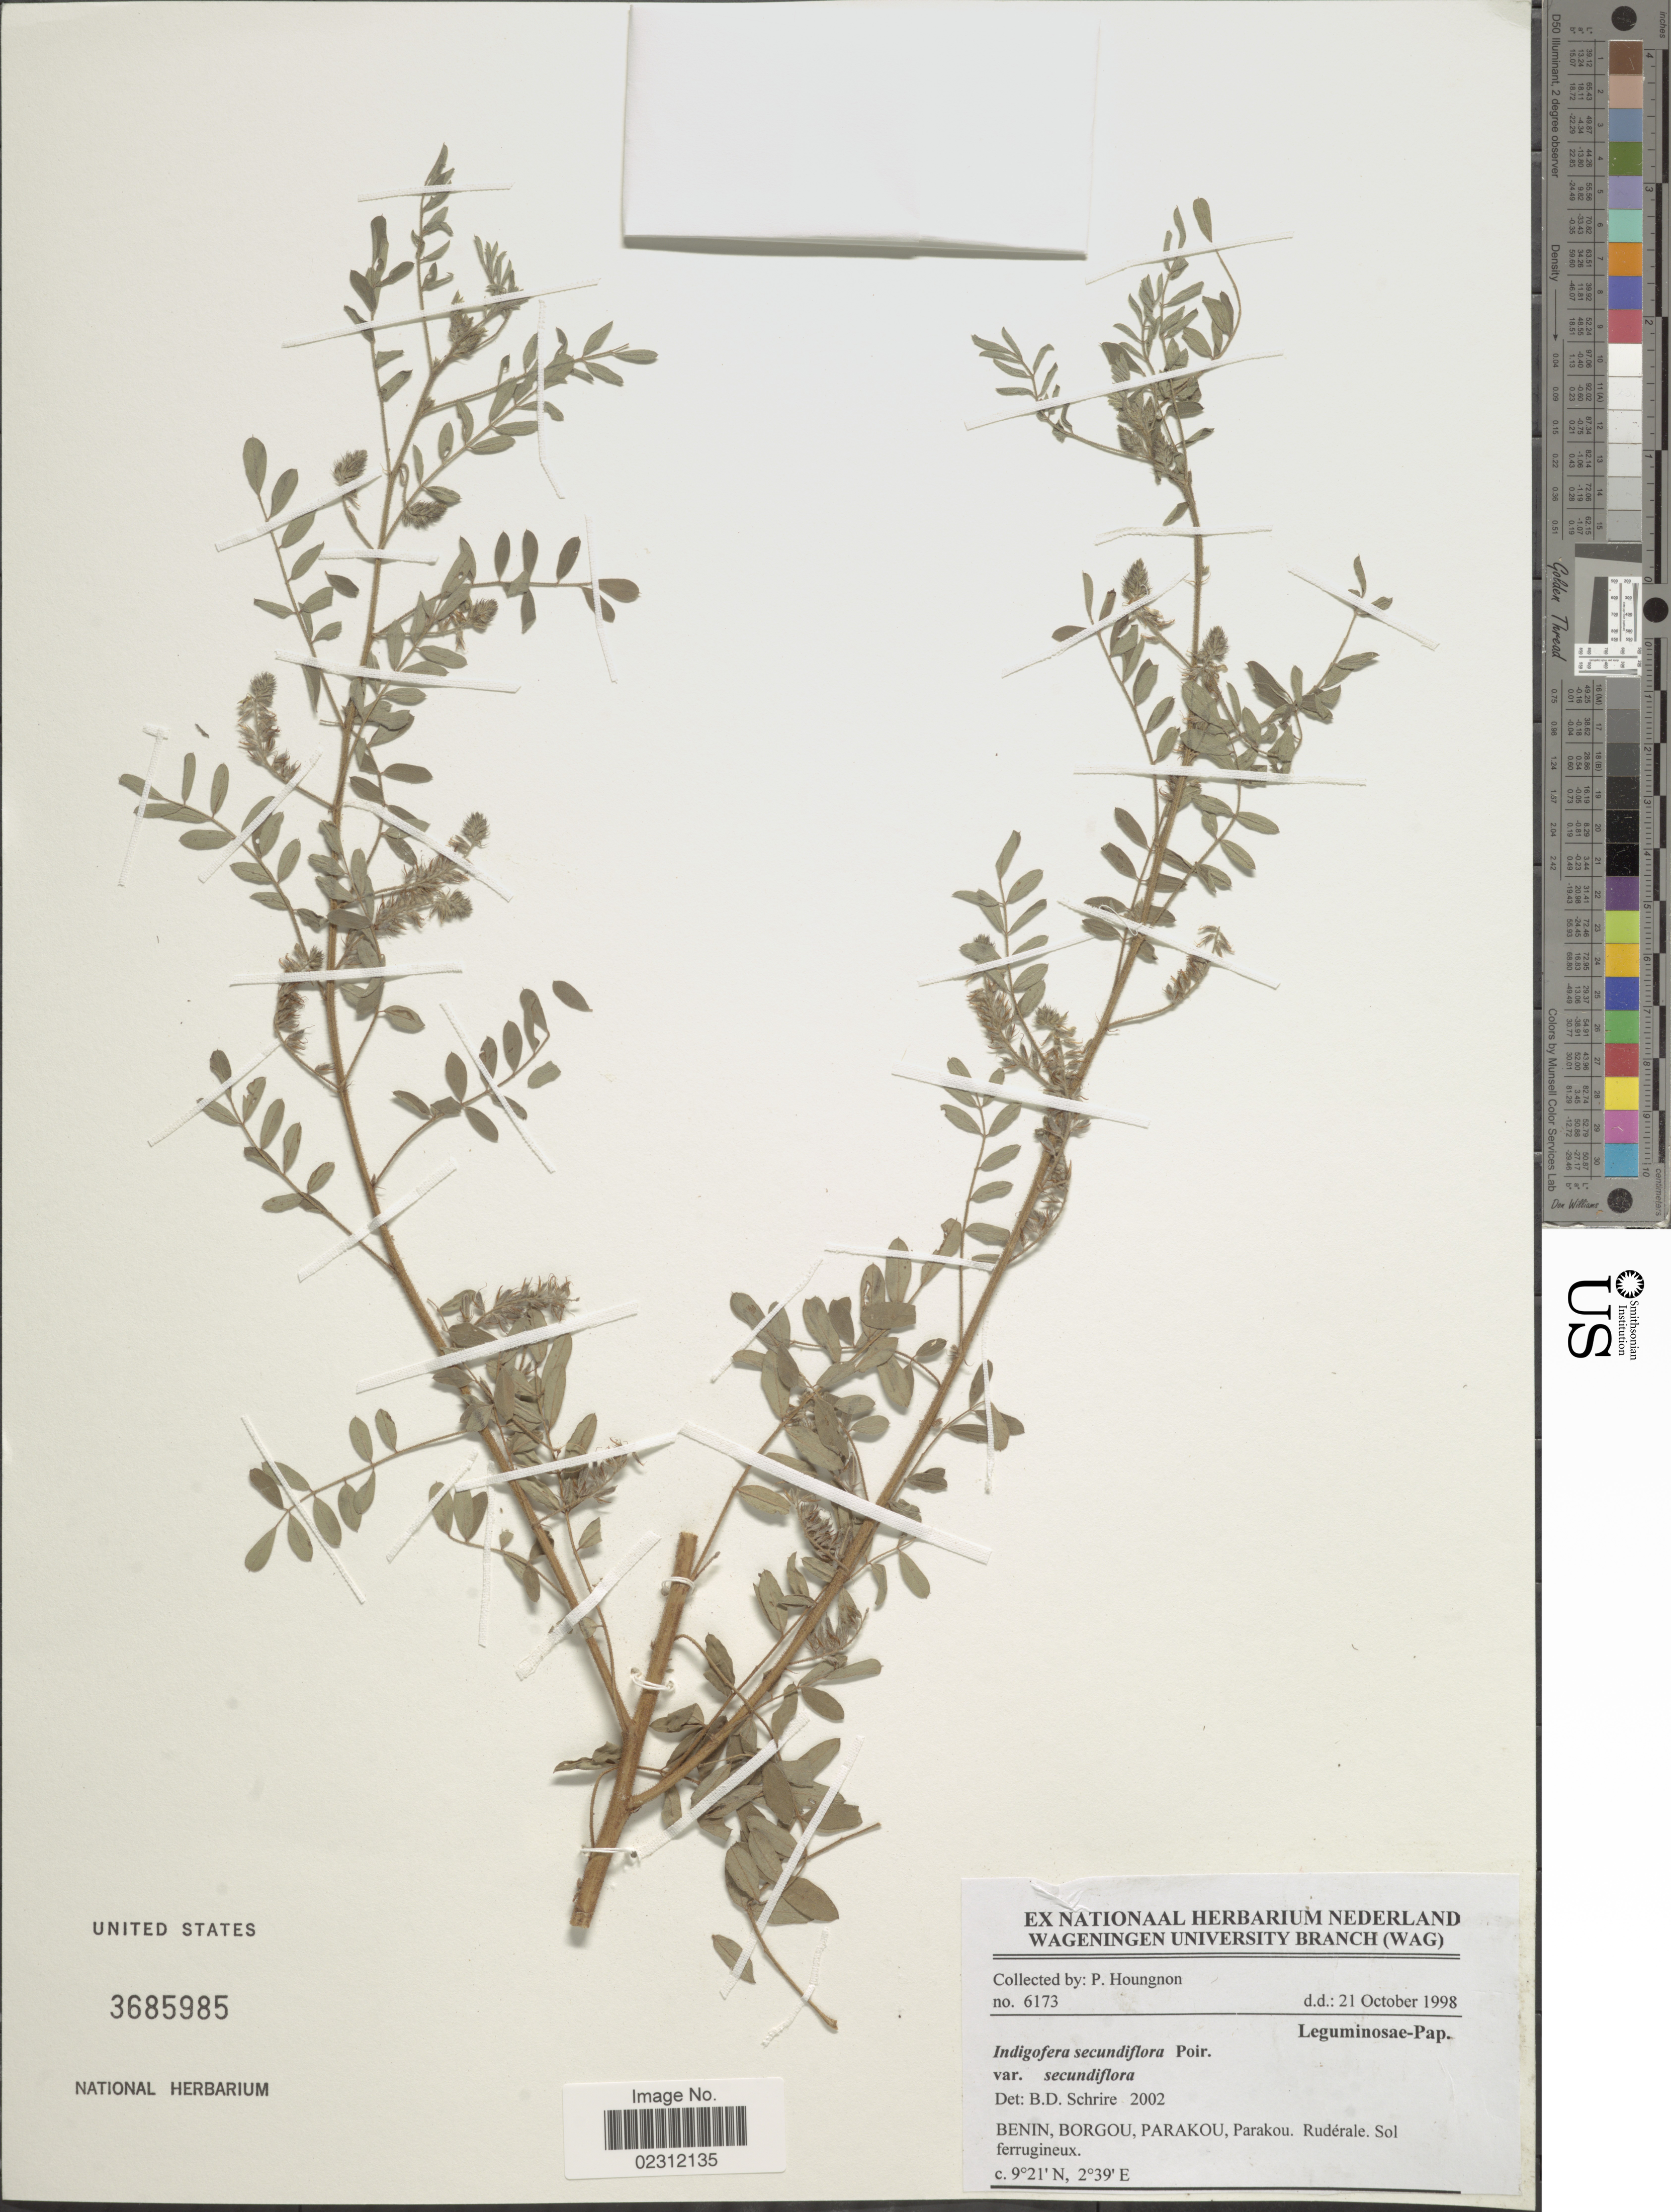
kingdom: Plantae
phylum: Tracheophyta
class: Magnoliopsida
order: Fabales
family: Fabaceae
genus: Indigofera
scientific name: Indigofera secundiflora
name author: Poir.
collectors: P. Houngnon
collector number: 6173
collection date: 1998-10-21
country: Benin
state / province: Borgou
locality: Parakou, Parakou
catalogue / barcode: US 3685985